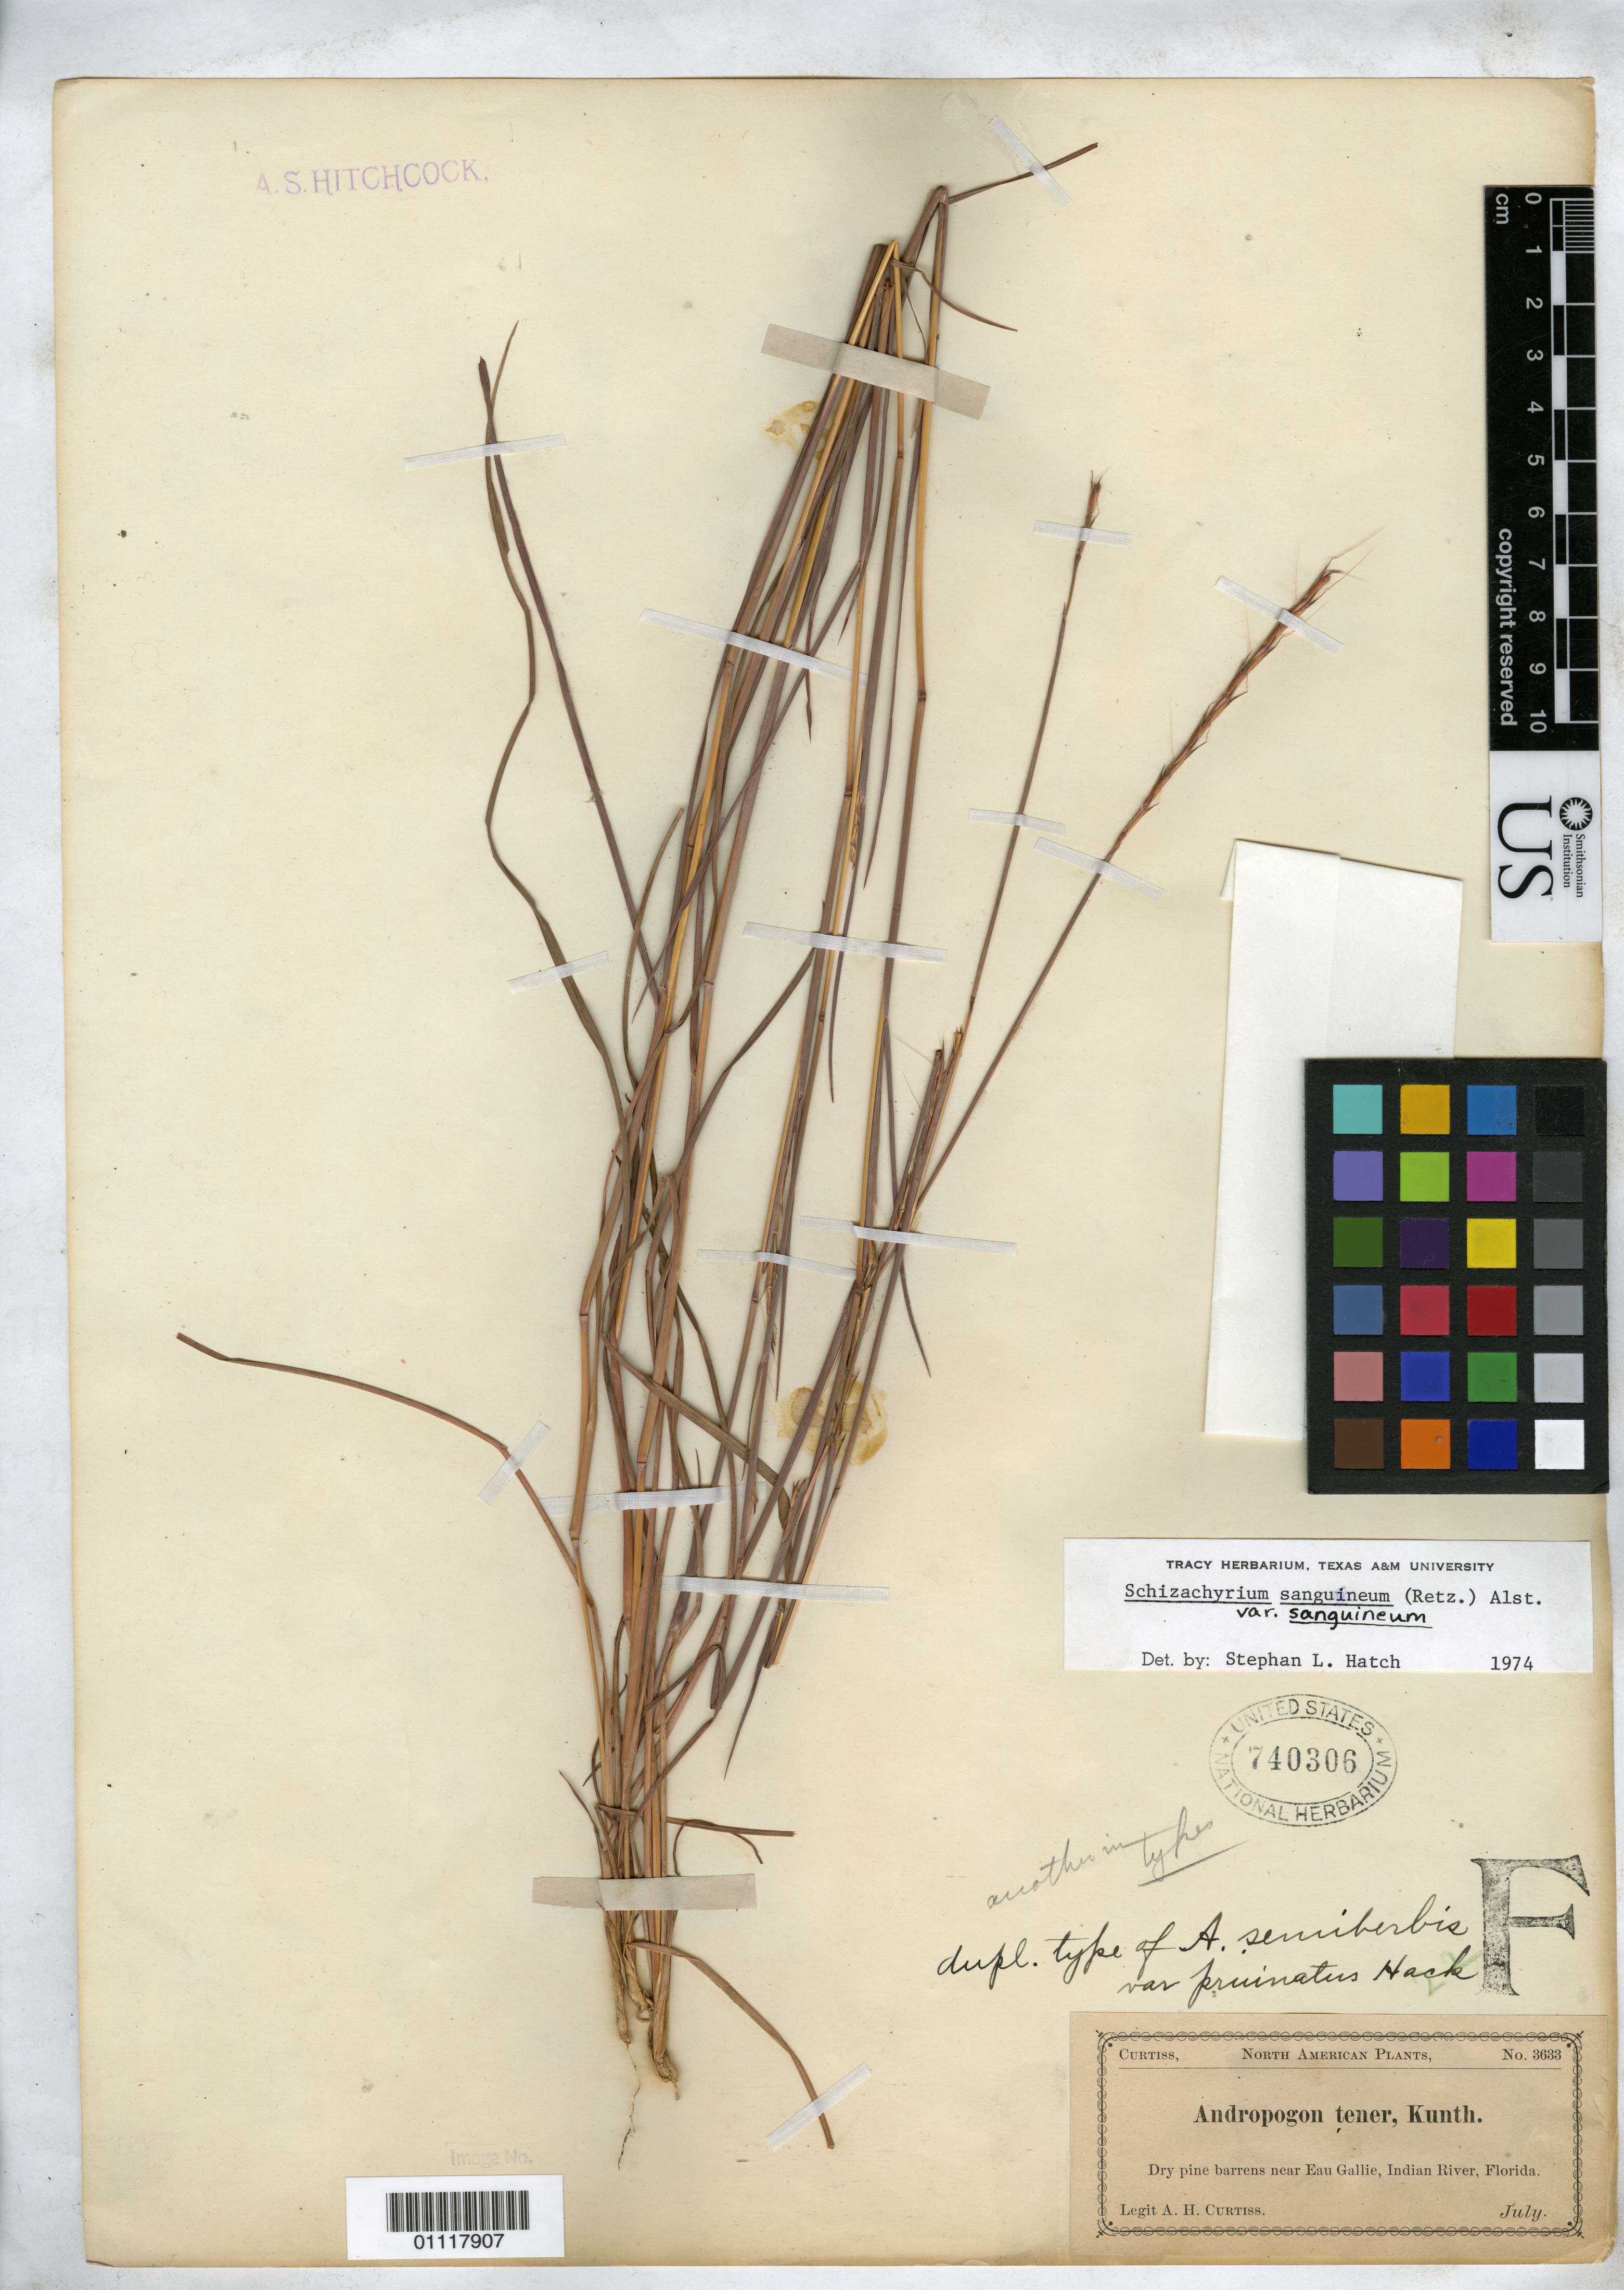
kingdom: Plantae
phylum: Tracheophyta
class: Liliopsida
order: Poales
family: Poaceae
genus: Andropogon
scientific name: Andropogon semiberbis subvar. pruinatus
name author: Hack. in A. DC.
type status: Type Collection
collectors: A. H. Curtiss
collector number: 3633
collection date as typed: Jul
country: United States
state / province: Florida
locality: Dry pine barrens near Eau Gallie, Indian River, Florida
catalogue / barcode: US 740306